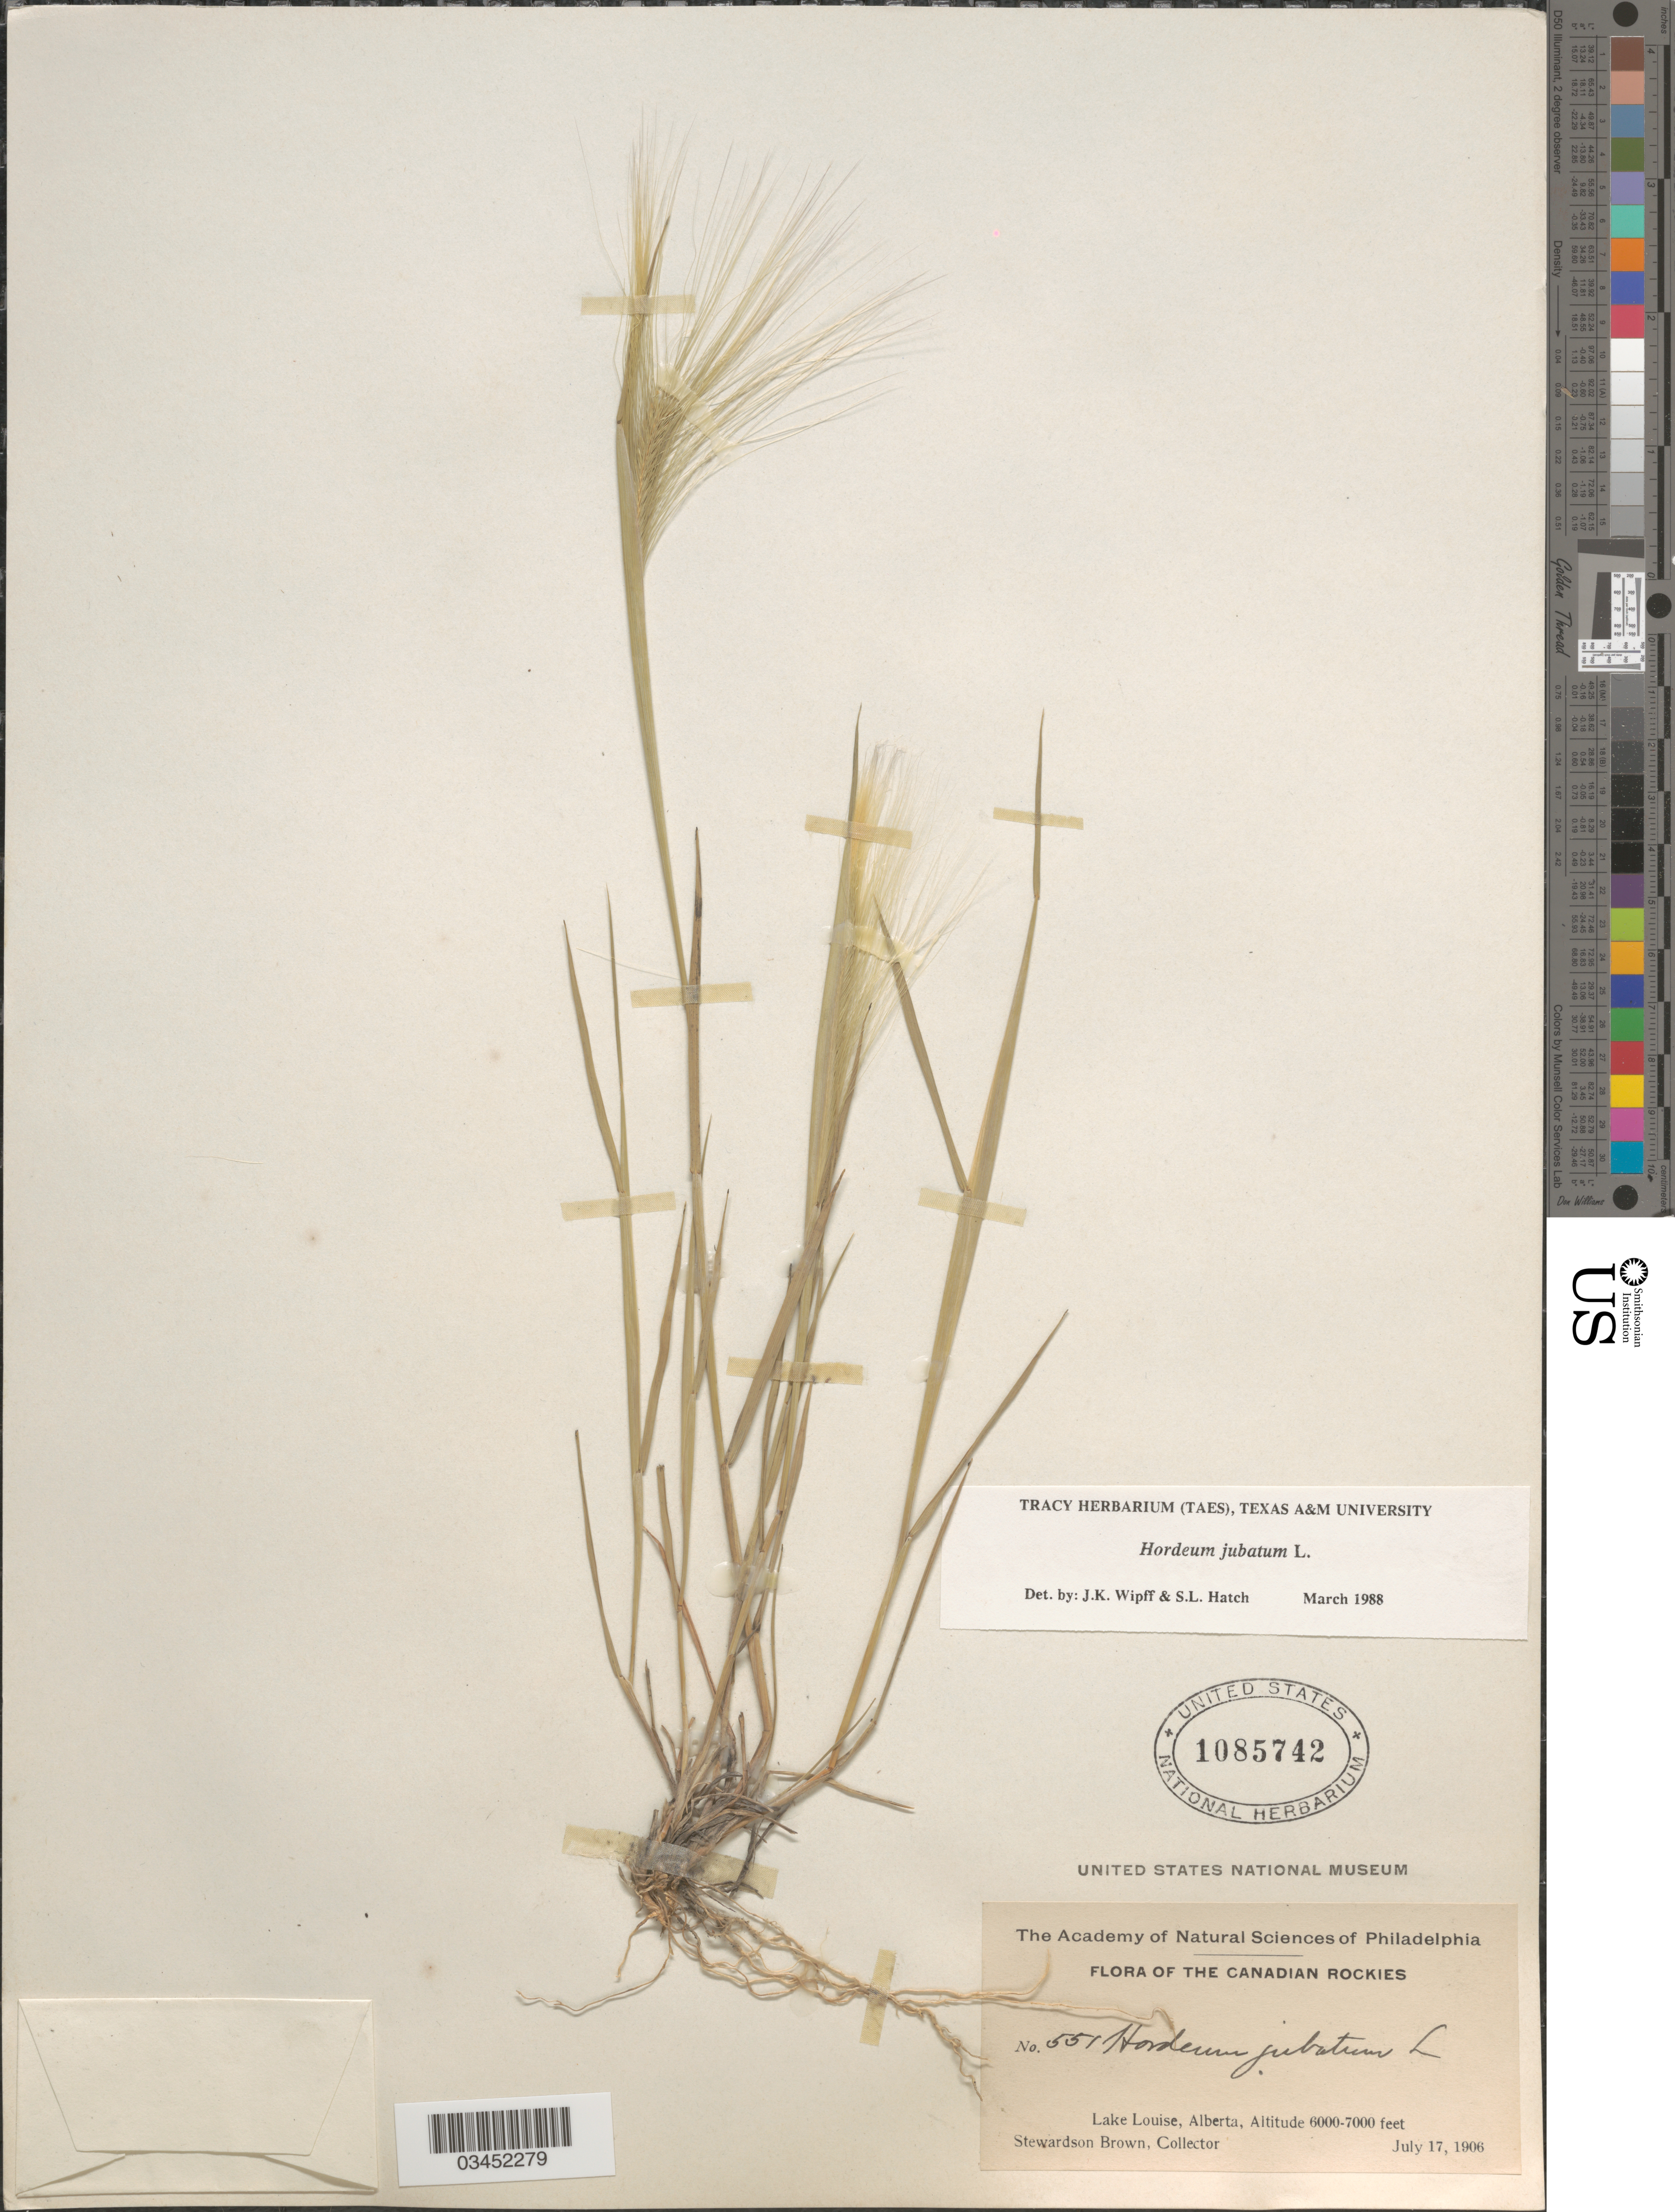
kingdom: Plantae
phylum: Tracheophyta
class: Liliopsida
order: Poales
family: Poaceae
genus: Hordeum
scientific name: Hordeum jubatum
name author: L.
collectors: S. Brown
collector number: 551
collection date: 1906-07-17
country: Canada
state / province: Alberta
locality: The Canadian Rockies. Lake Louise.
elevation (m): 1829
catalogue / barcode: US 1085742